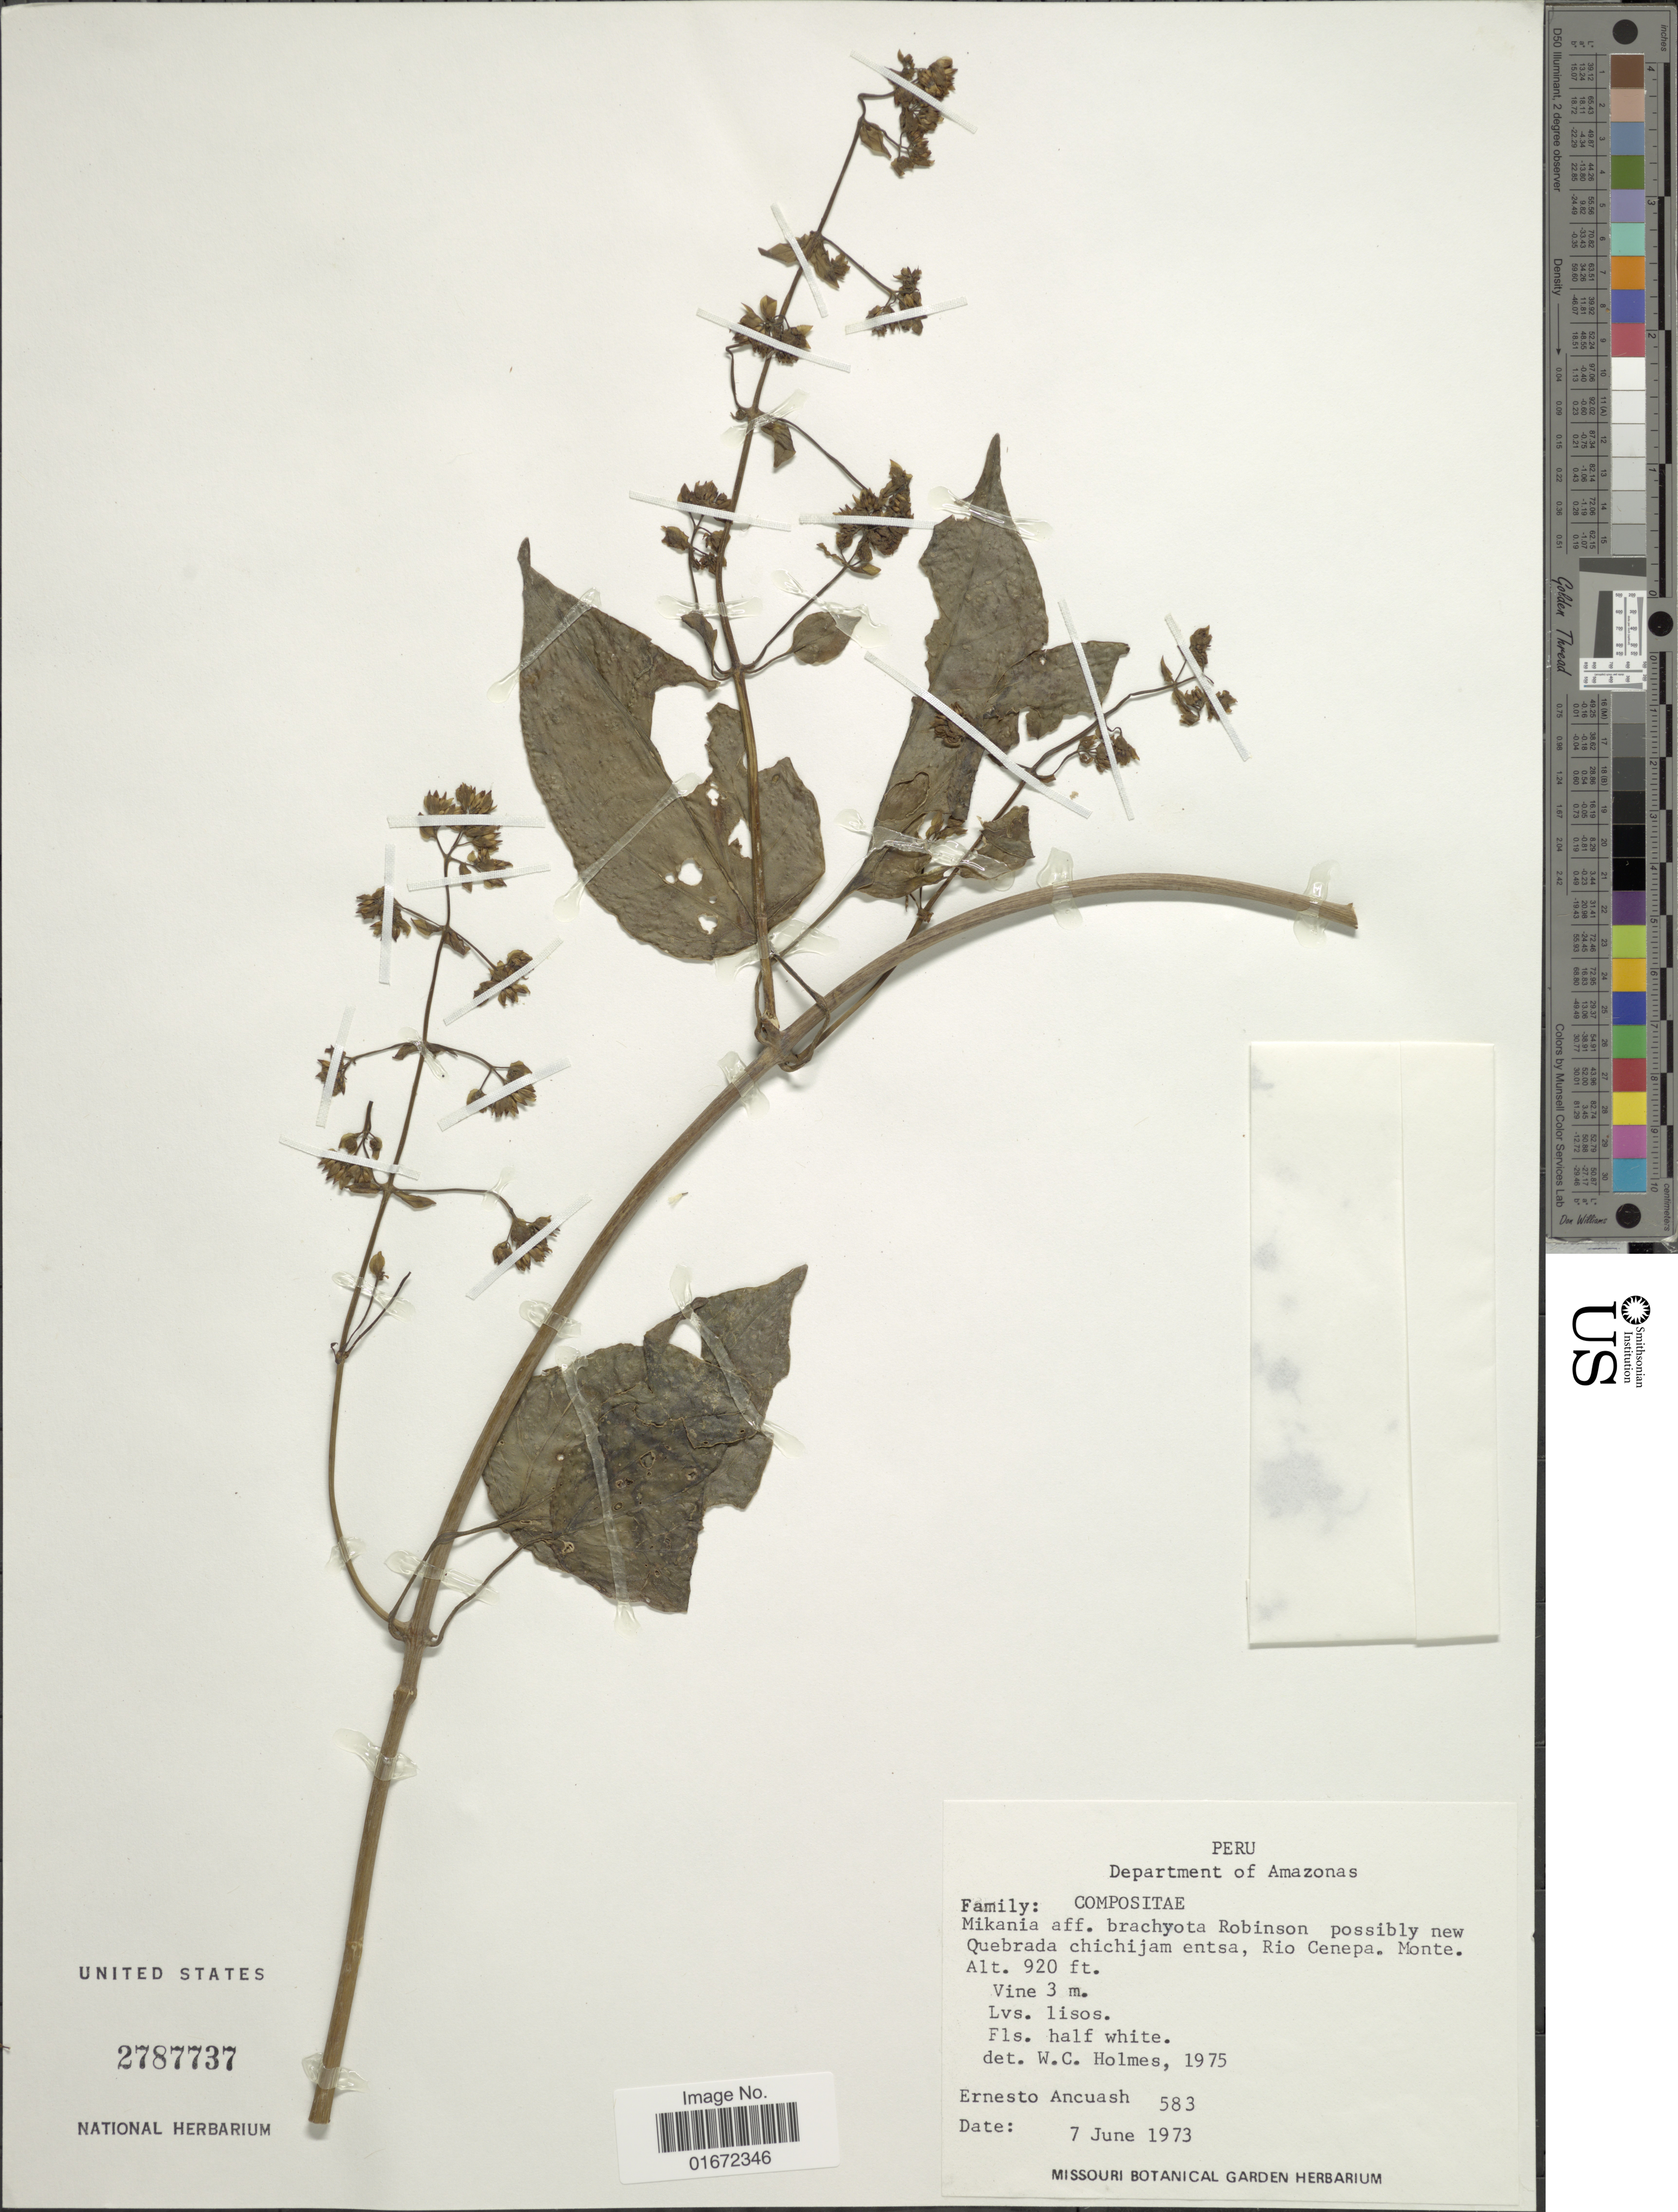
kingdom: Plantae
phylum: Tracheophyta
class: Magnoliopsida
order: Asterales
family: Asteraceae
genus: Mikania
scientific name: Mikania hookeriana var. platyphylla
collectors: E. Ancuash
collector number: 583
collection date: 1973-06-07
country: Peru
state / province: Amazonas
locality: Department of Amazonas. Quebrada chichijam entsa, Rio Cenepa. Monte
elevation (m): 280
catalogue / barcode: US 2787737